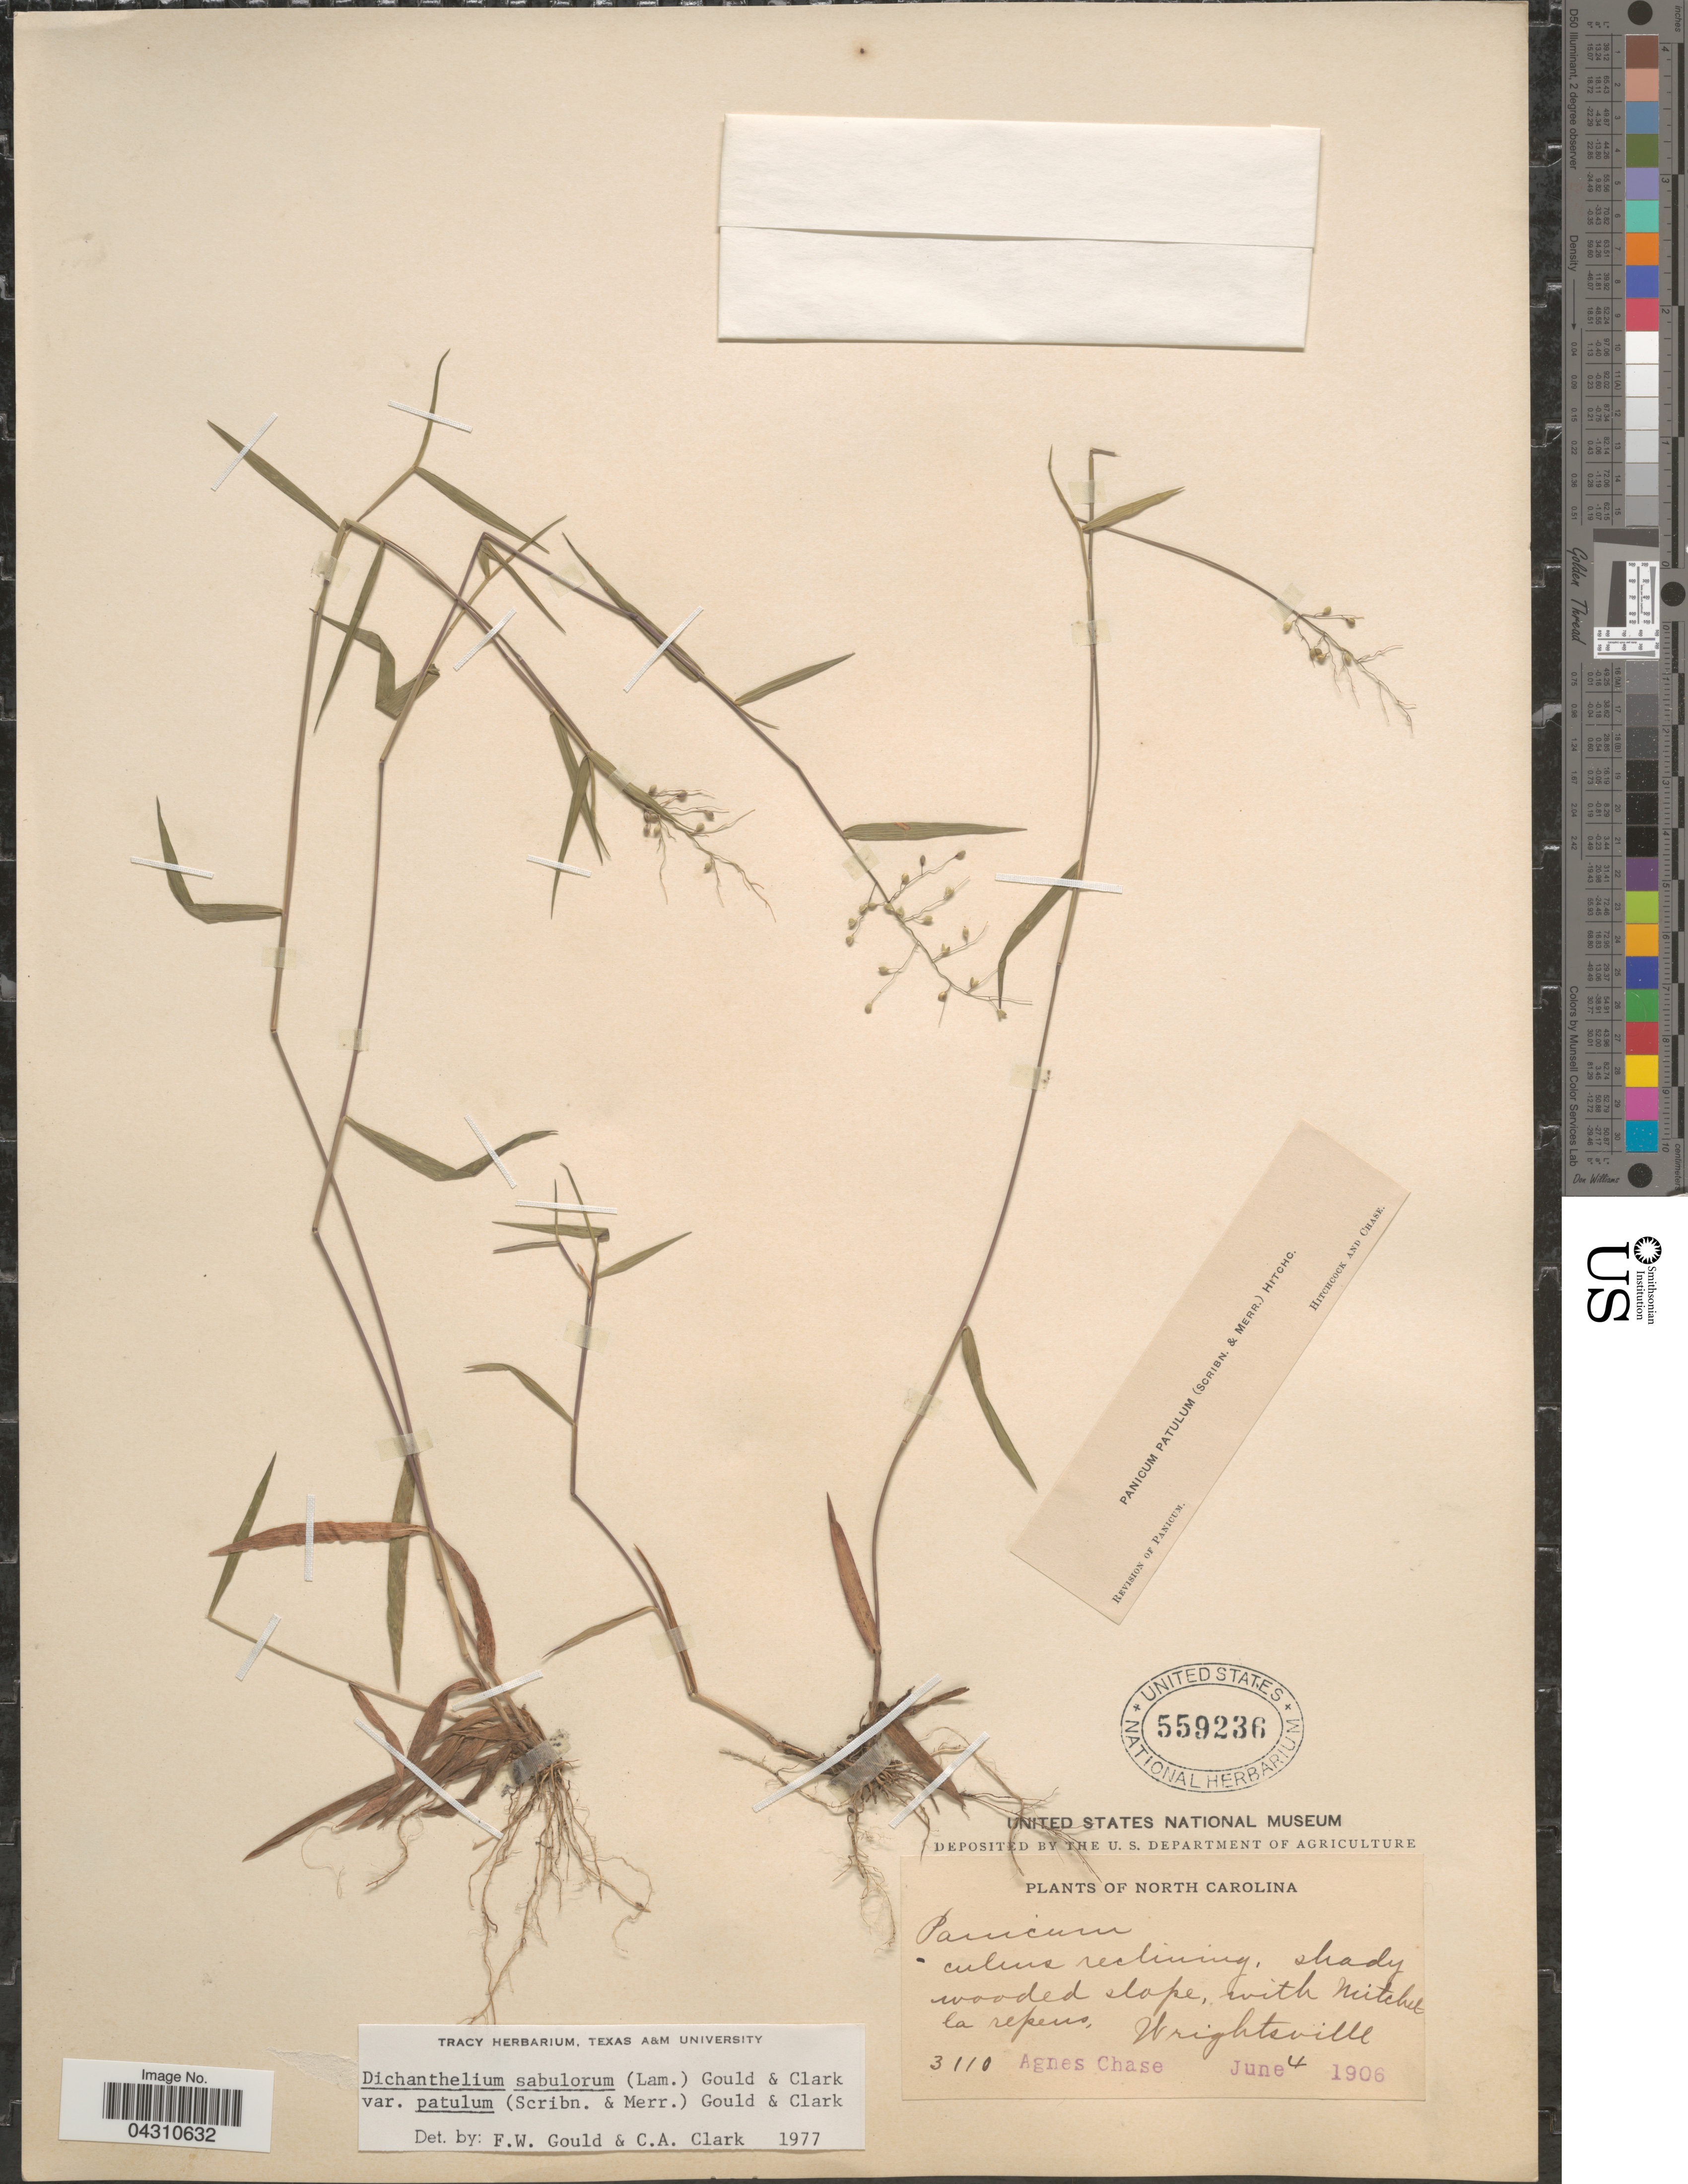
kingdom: Plantae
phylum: Tracheophyta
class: Liliopsida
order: Poales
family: Poaceae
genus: Dichanthelium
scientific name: Dichanthelium portoricense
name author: (Desv. ex Ham.) B.F. Hansen & Wunderlin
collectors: A. Chase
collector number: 3110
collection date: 1906-06-04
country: United States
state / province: North Carolina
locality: Shady wooded slope, Wrightsville.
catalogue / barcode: US 559236